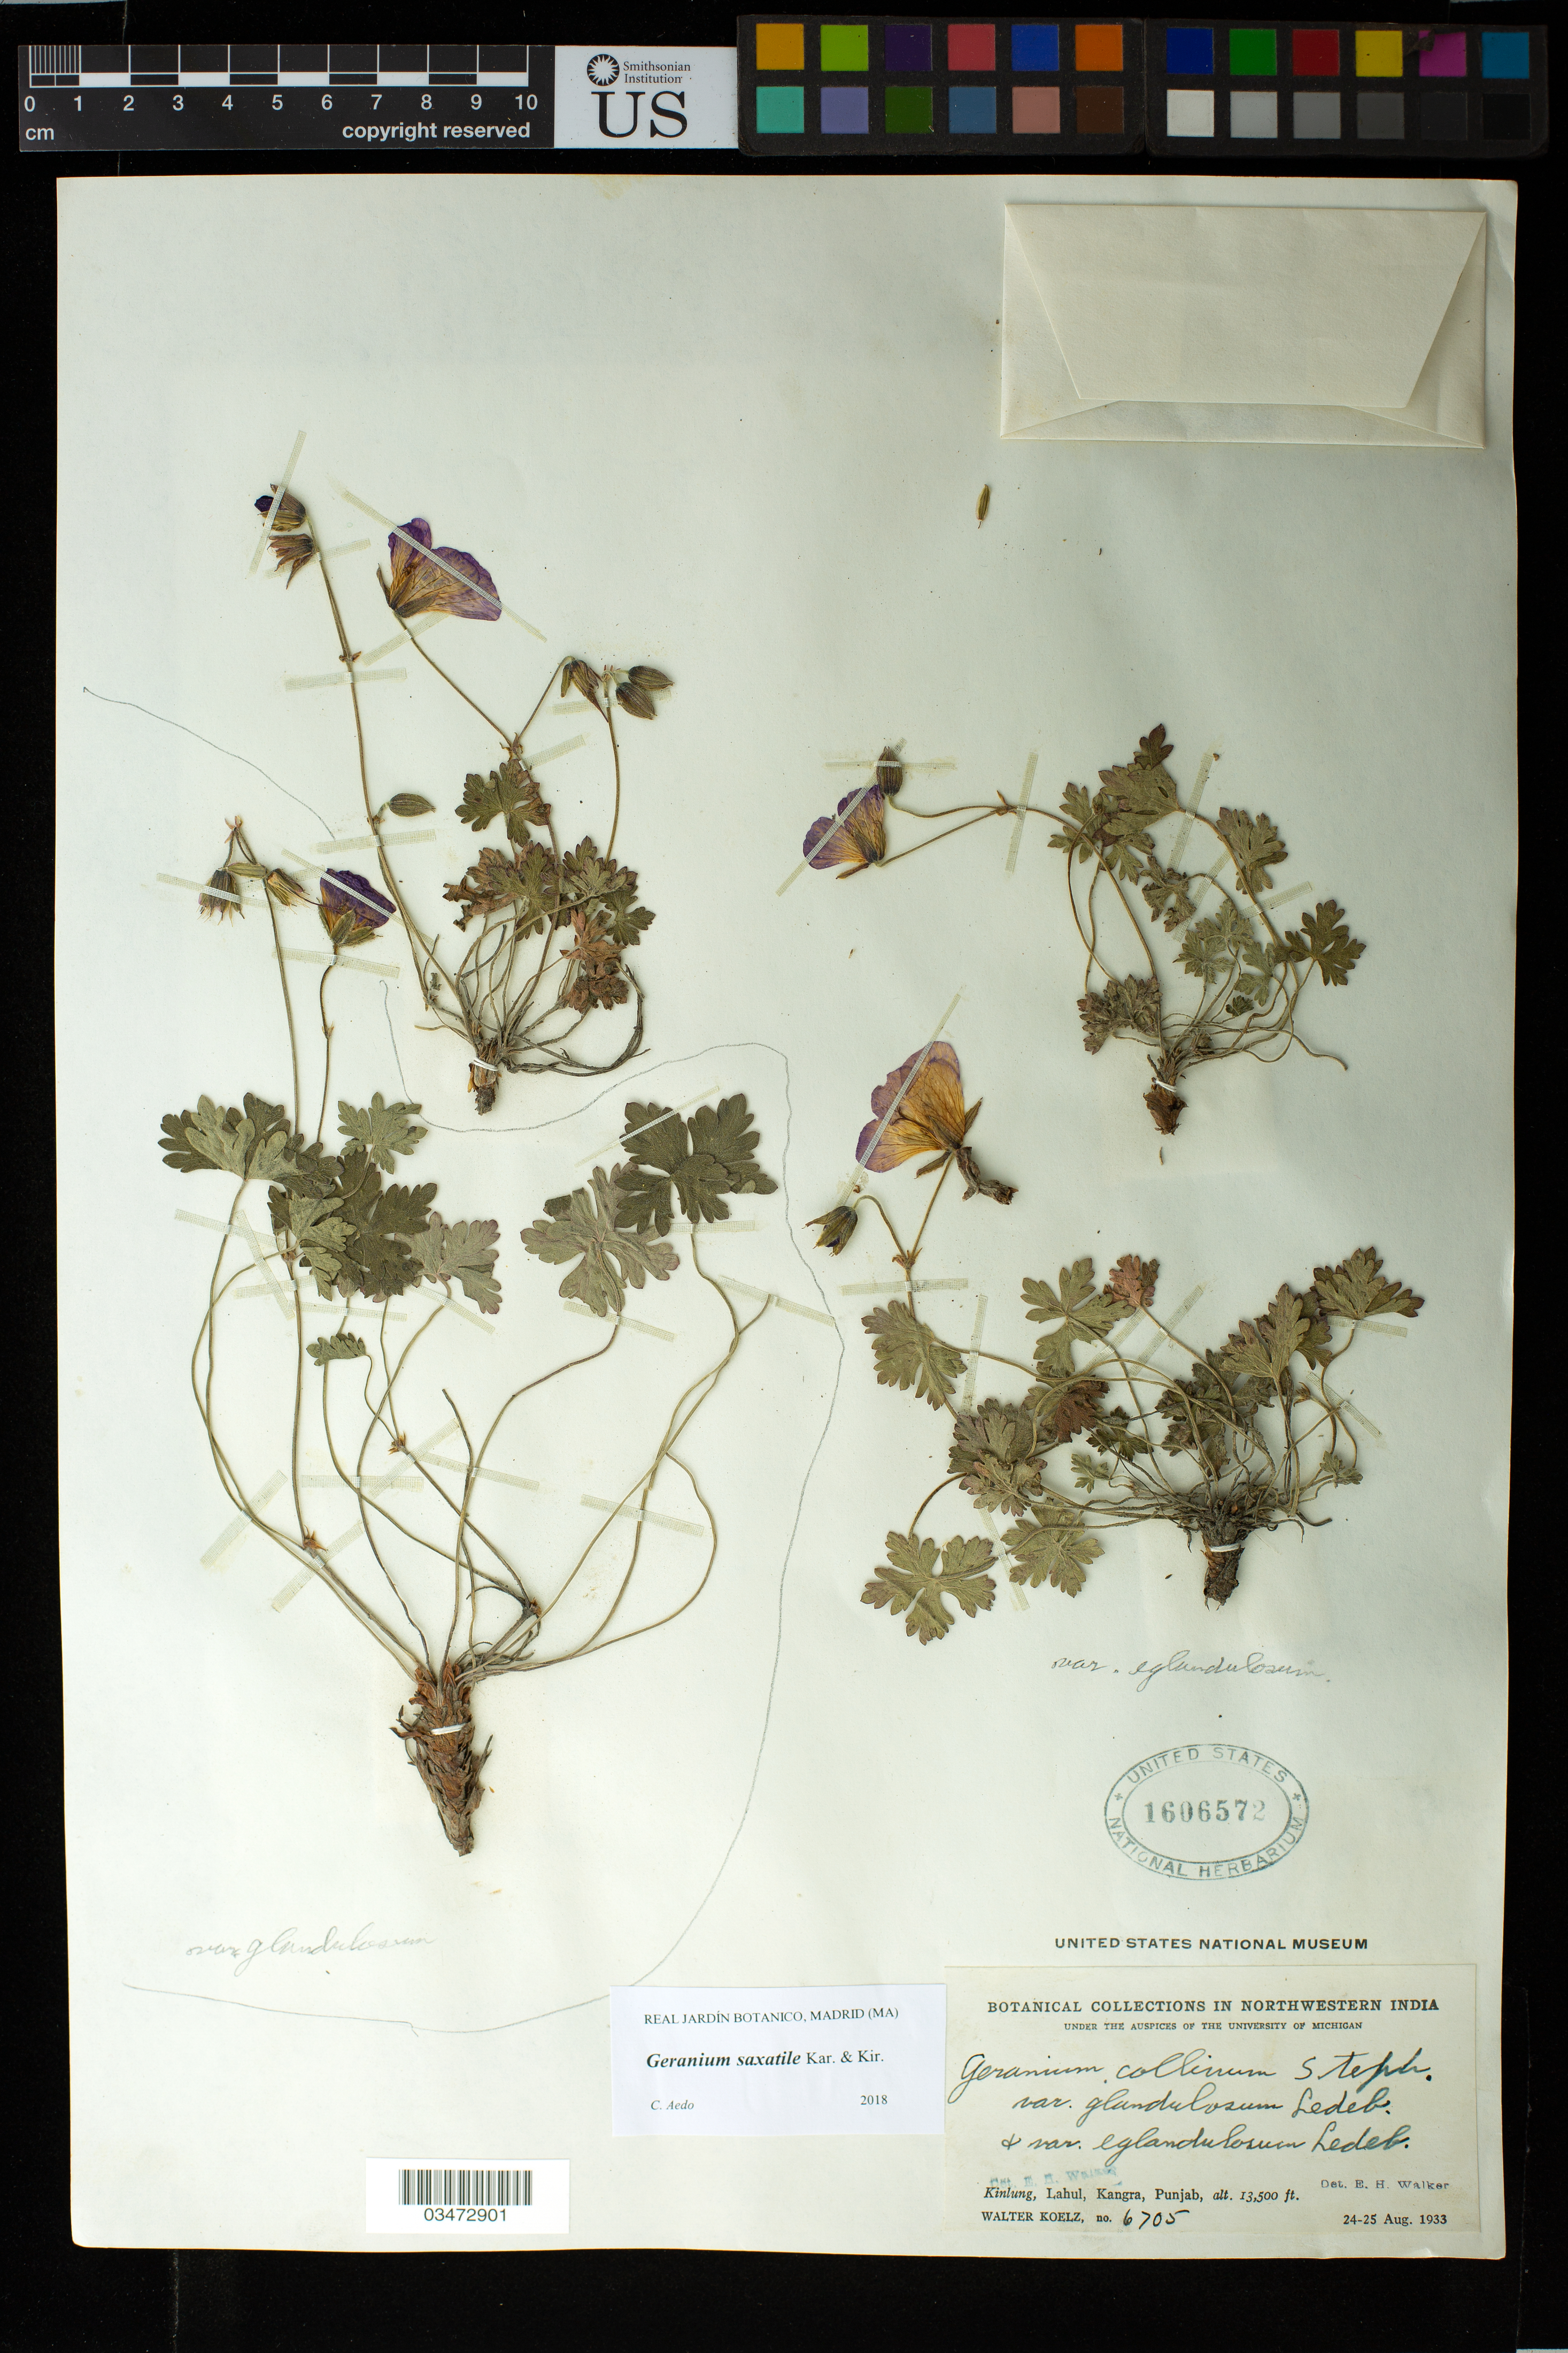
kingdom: Plantae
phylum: Tracheophyta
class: Magnoliopsida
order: Geraniales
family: Geraniaceae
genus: Geranium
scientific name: Geranium saxatile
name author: Kar. & Kir.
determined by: Aedo, C.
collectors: W. N. Koelz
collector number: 6705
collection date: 1933-08-24/1933-08-25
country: India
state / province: Himachal Pradesh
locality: Northwestern India, Kinlung, Lahul, Kangra.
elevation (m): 4115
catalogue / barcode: US 1606572